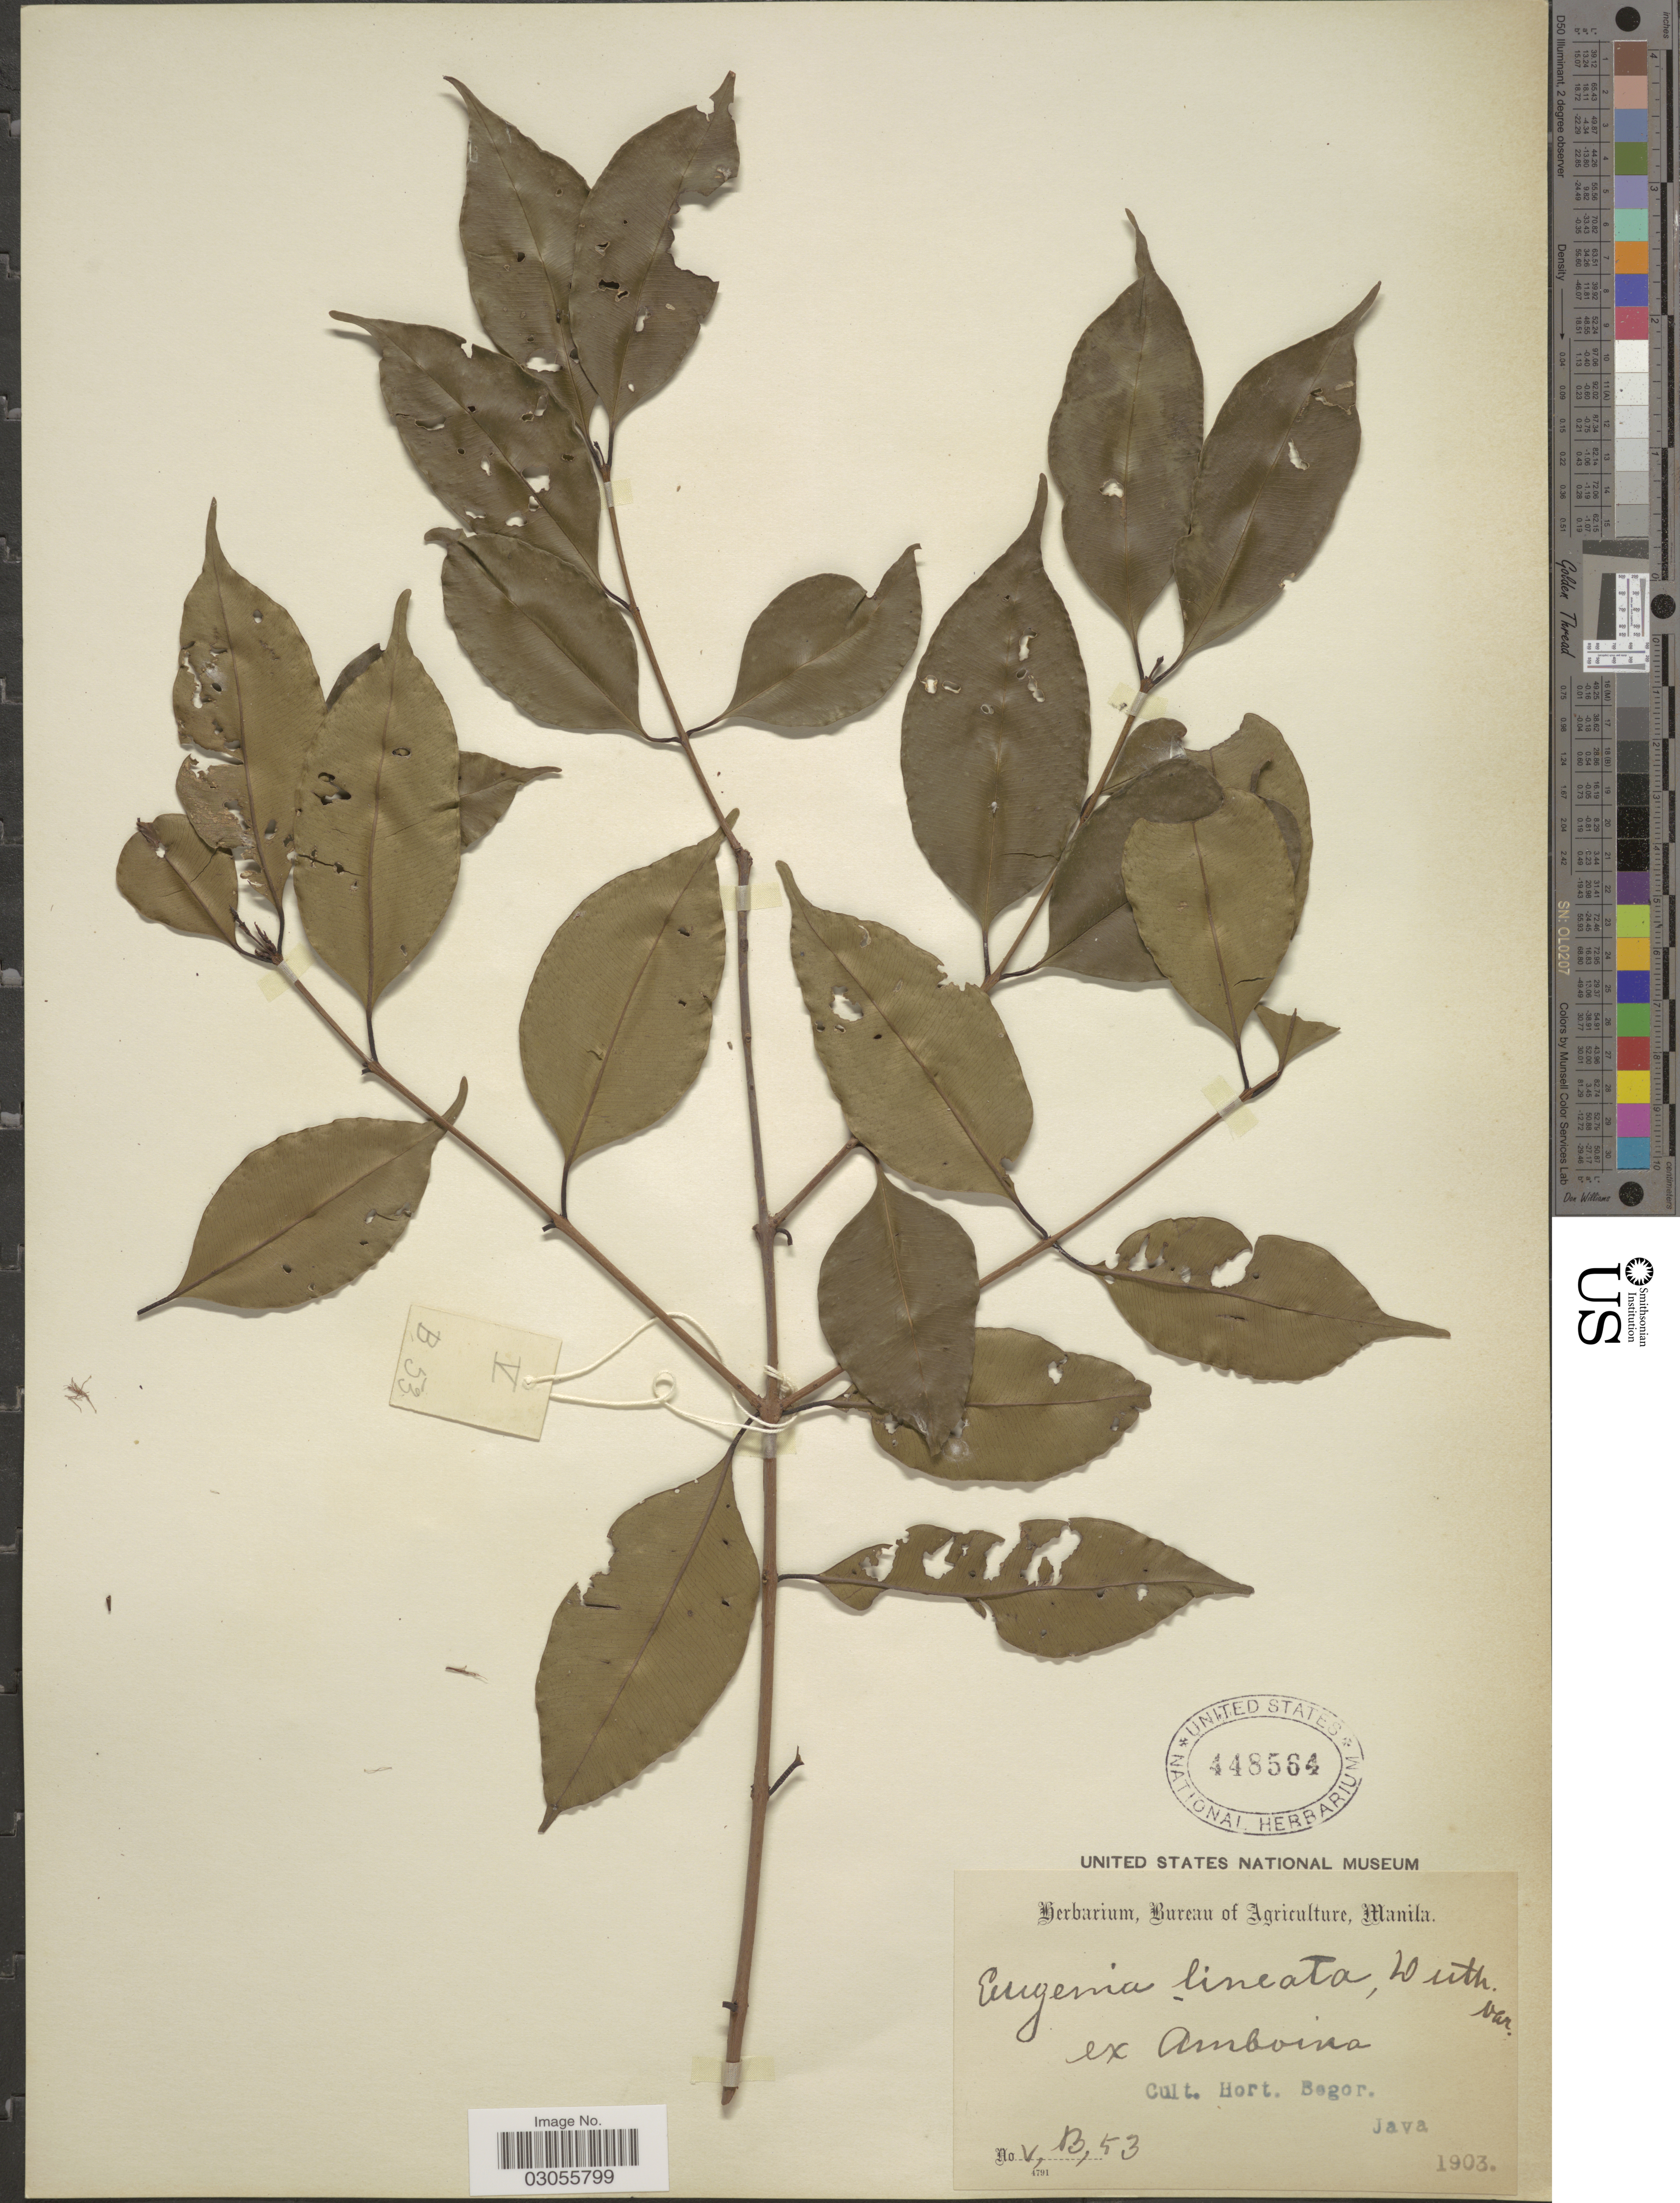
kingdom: Plantae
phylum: Tracheophyta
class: Magnoliopsida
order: Myrtales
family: Myrtaceae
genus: Syzygium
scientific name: Syzygium cerasiforme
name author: (Blume) Merr. & L.M. Perry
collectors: Ex herb. Bureau of Agriculture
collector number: V,B,53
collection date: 1903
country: Indonesia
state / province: Java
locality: Ex Amboina [unsure placement]. Hort. Bogor.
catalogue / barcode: US 448564